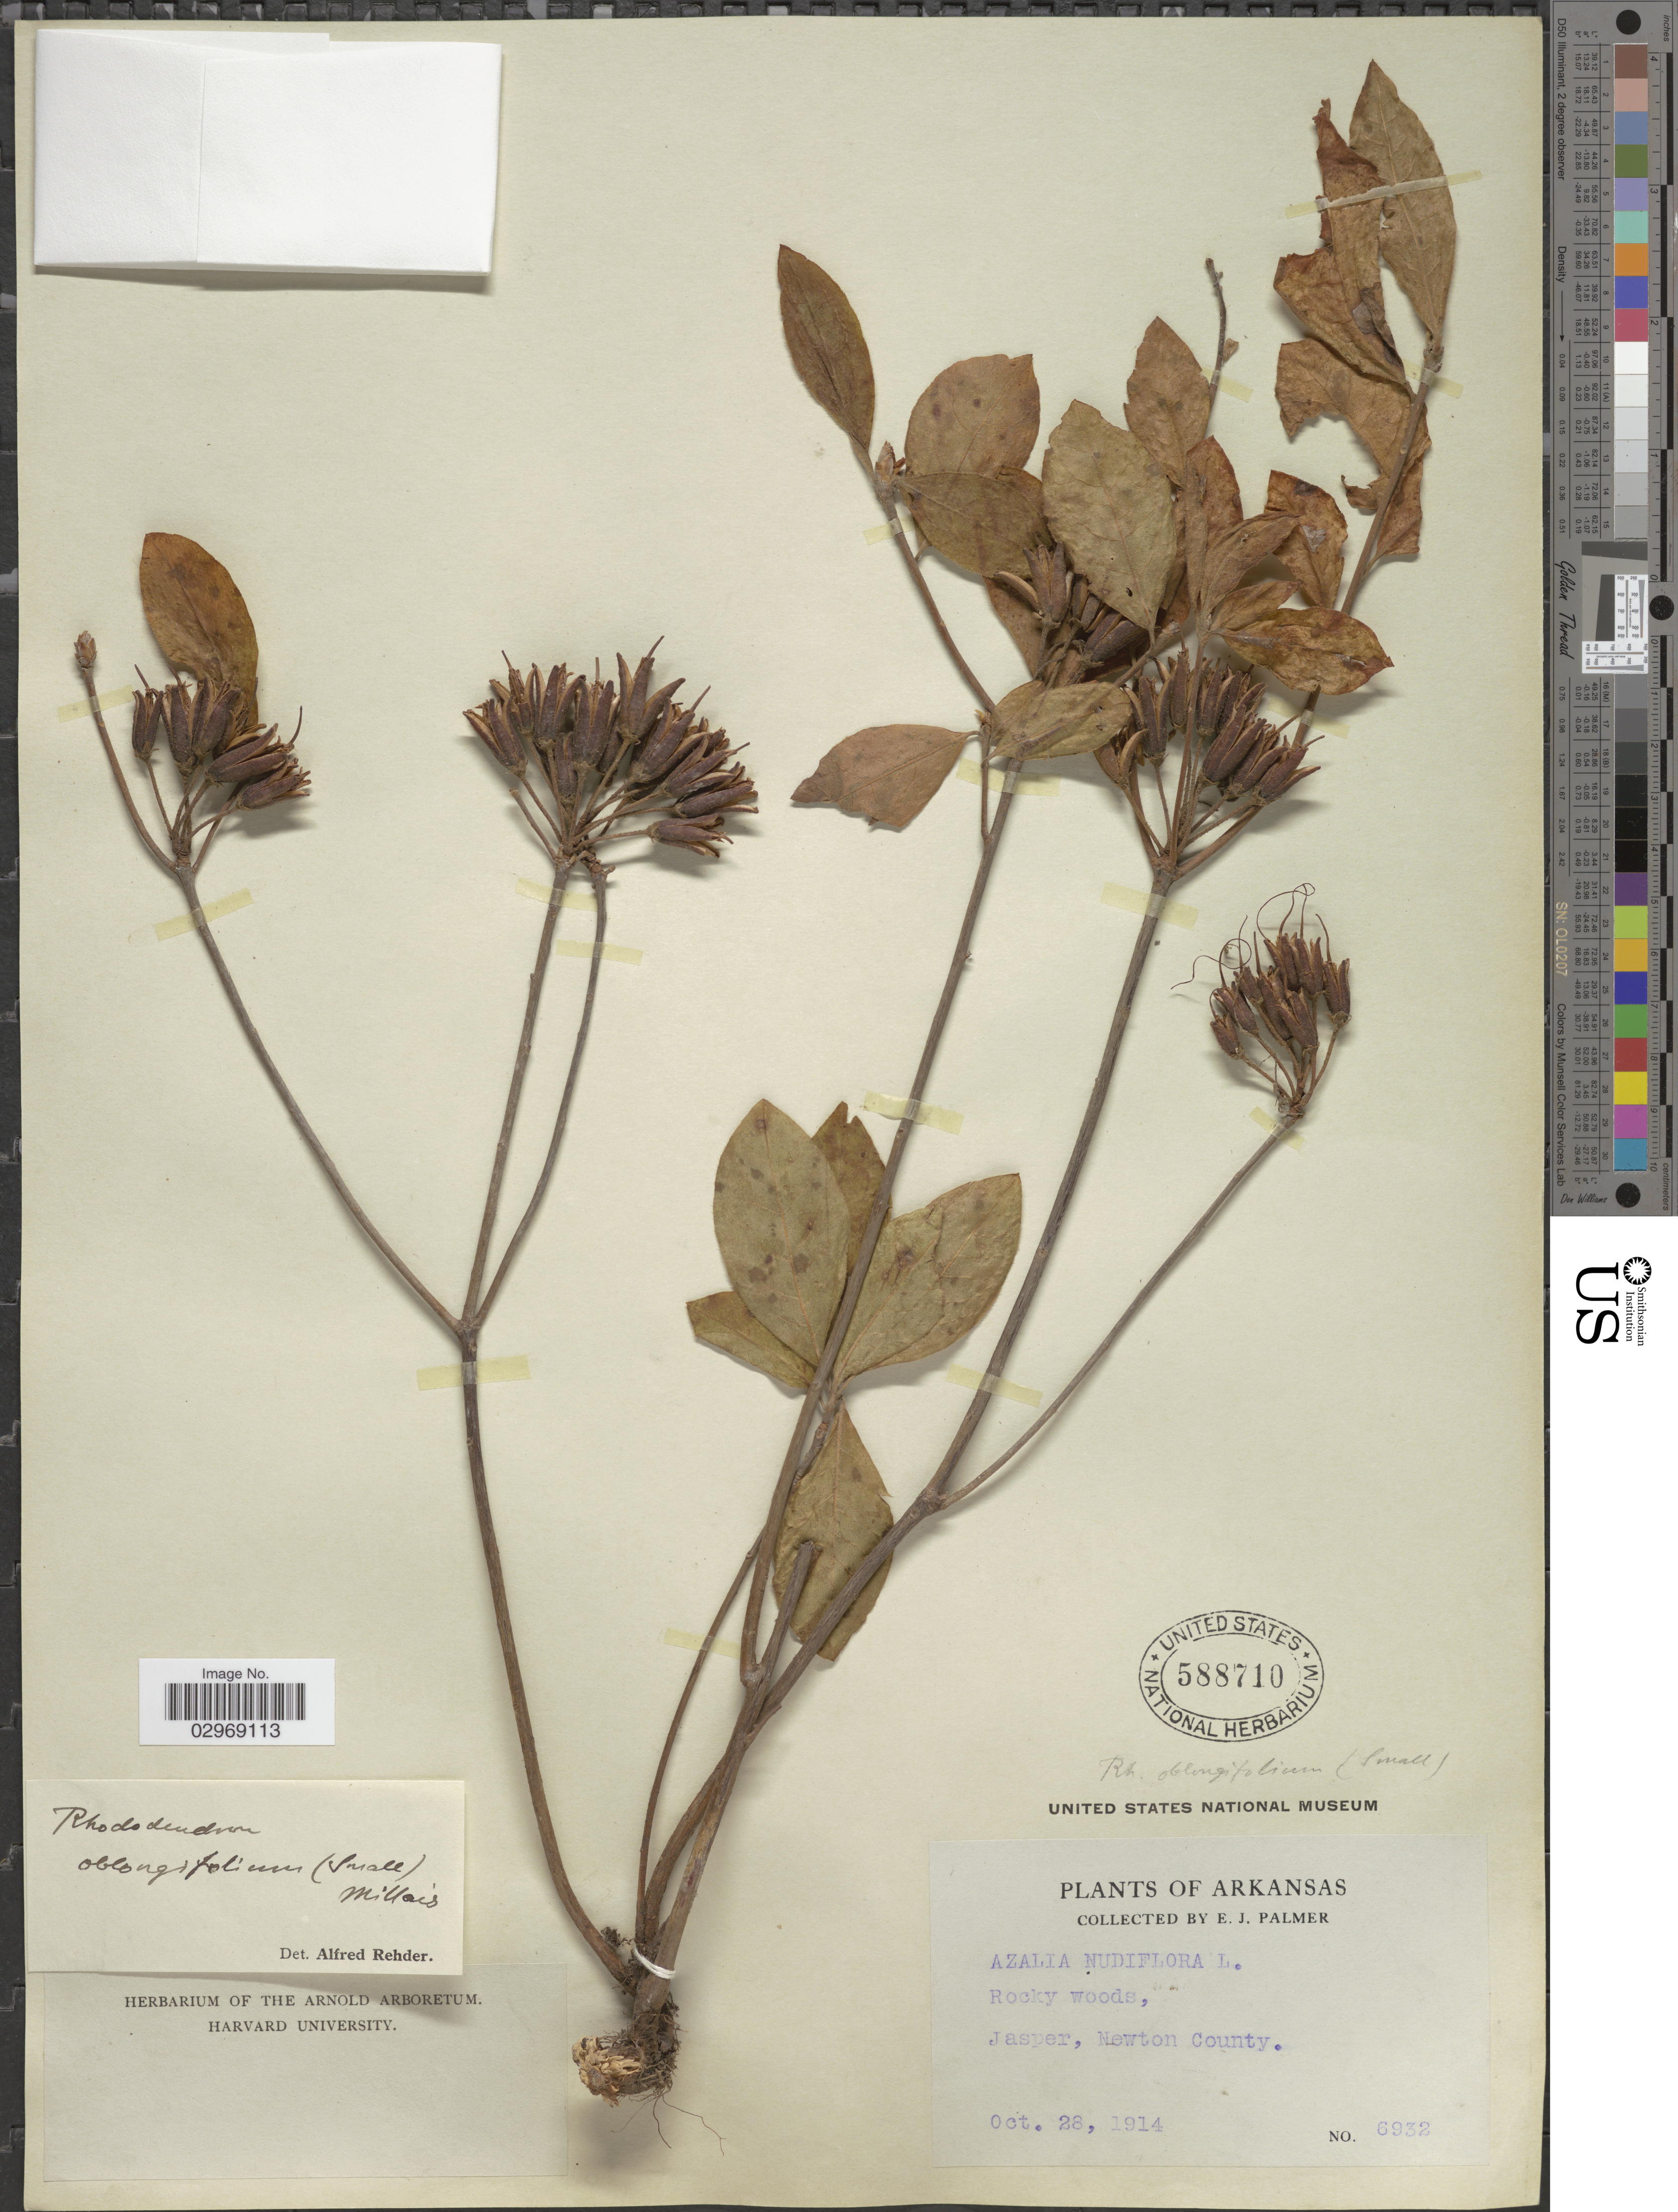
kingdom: Plantae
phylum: Tracheophyta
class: Magnoliopsida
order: Ericales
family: Ericaceae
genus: Rhododendron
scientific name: Rhododendron oblongifolium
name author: (Small) Millais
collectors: E. J. Palmer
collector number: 6932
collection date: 1914-10-28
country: United States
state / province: Arkansas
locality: Rocky woods, Jasper, Newton County.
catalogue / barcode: US 588710